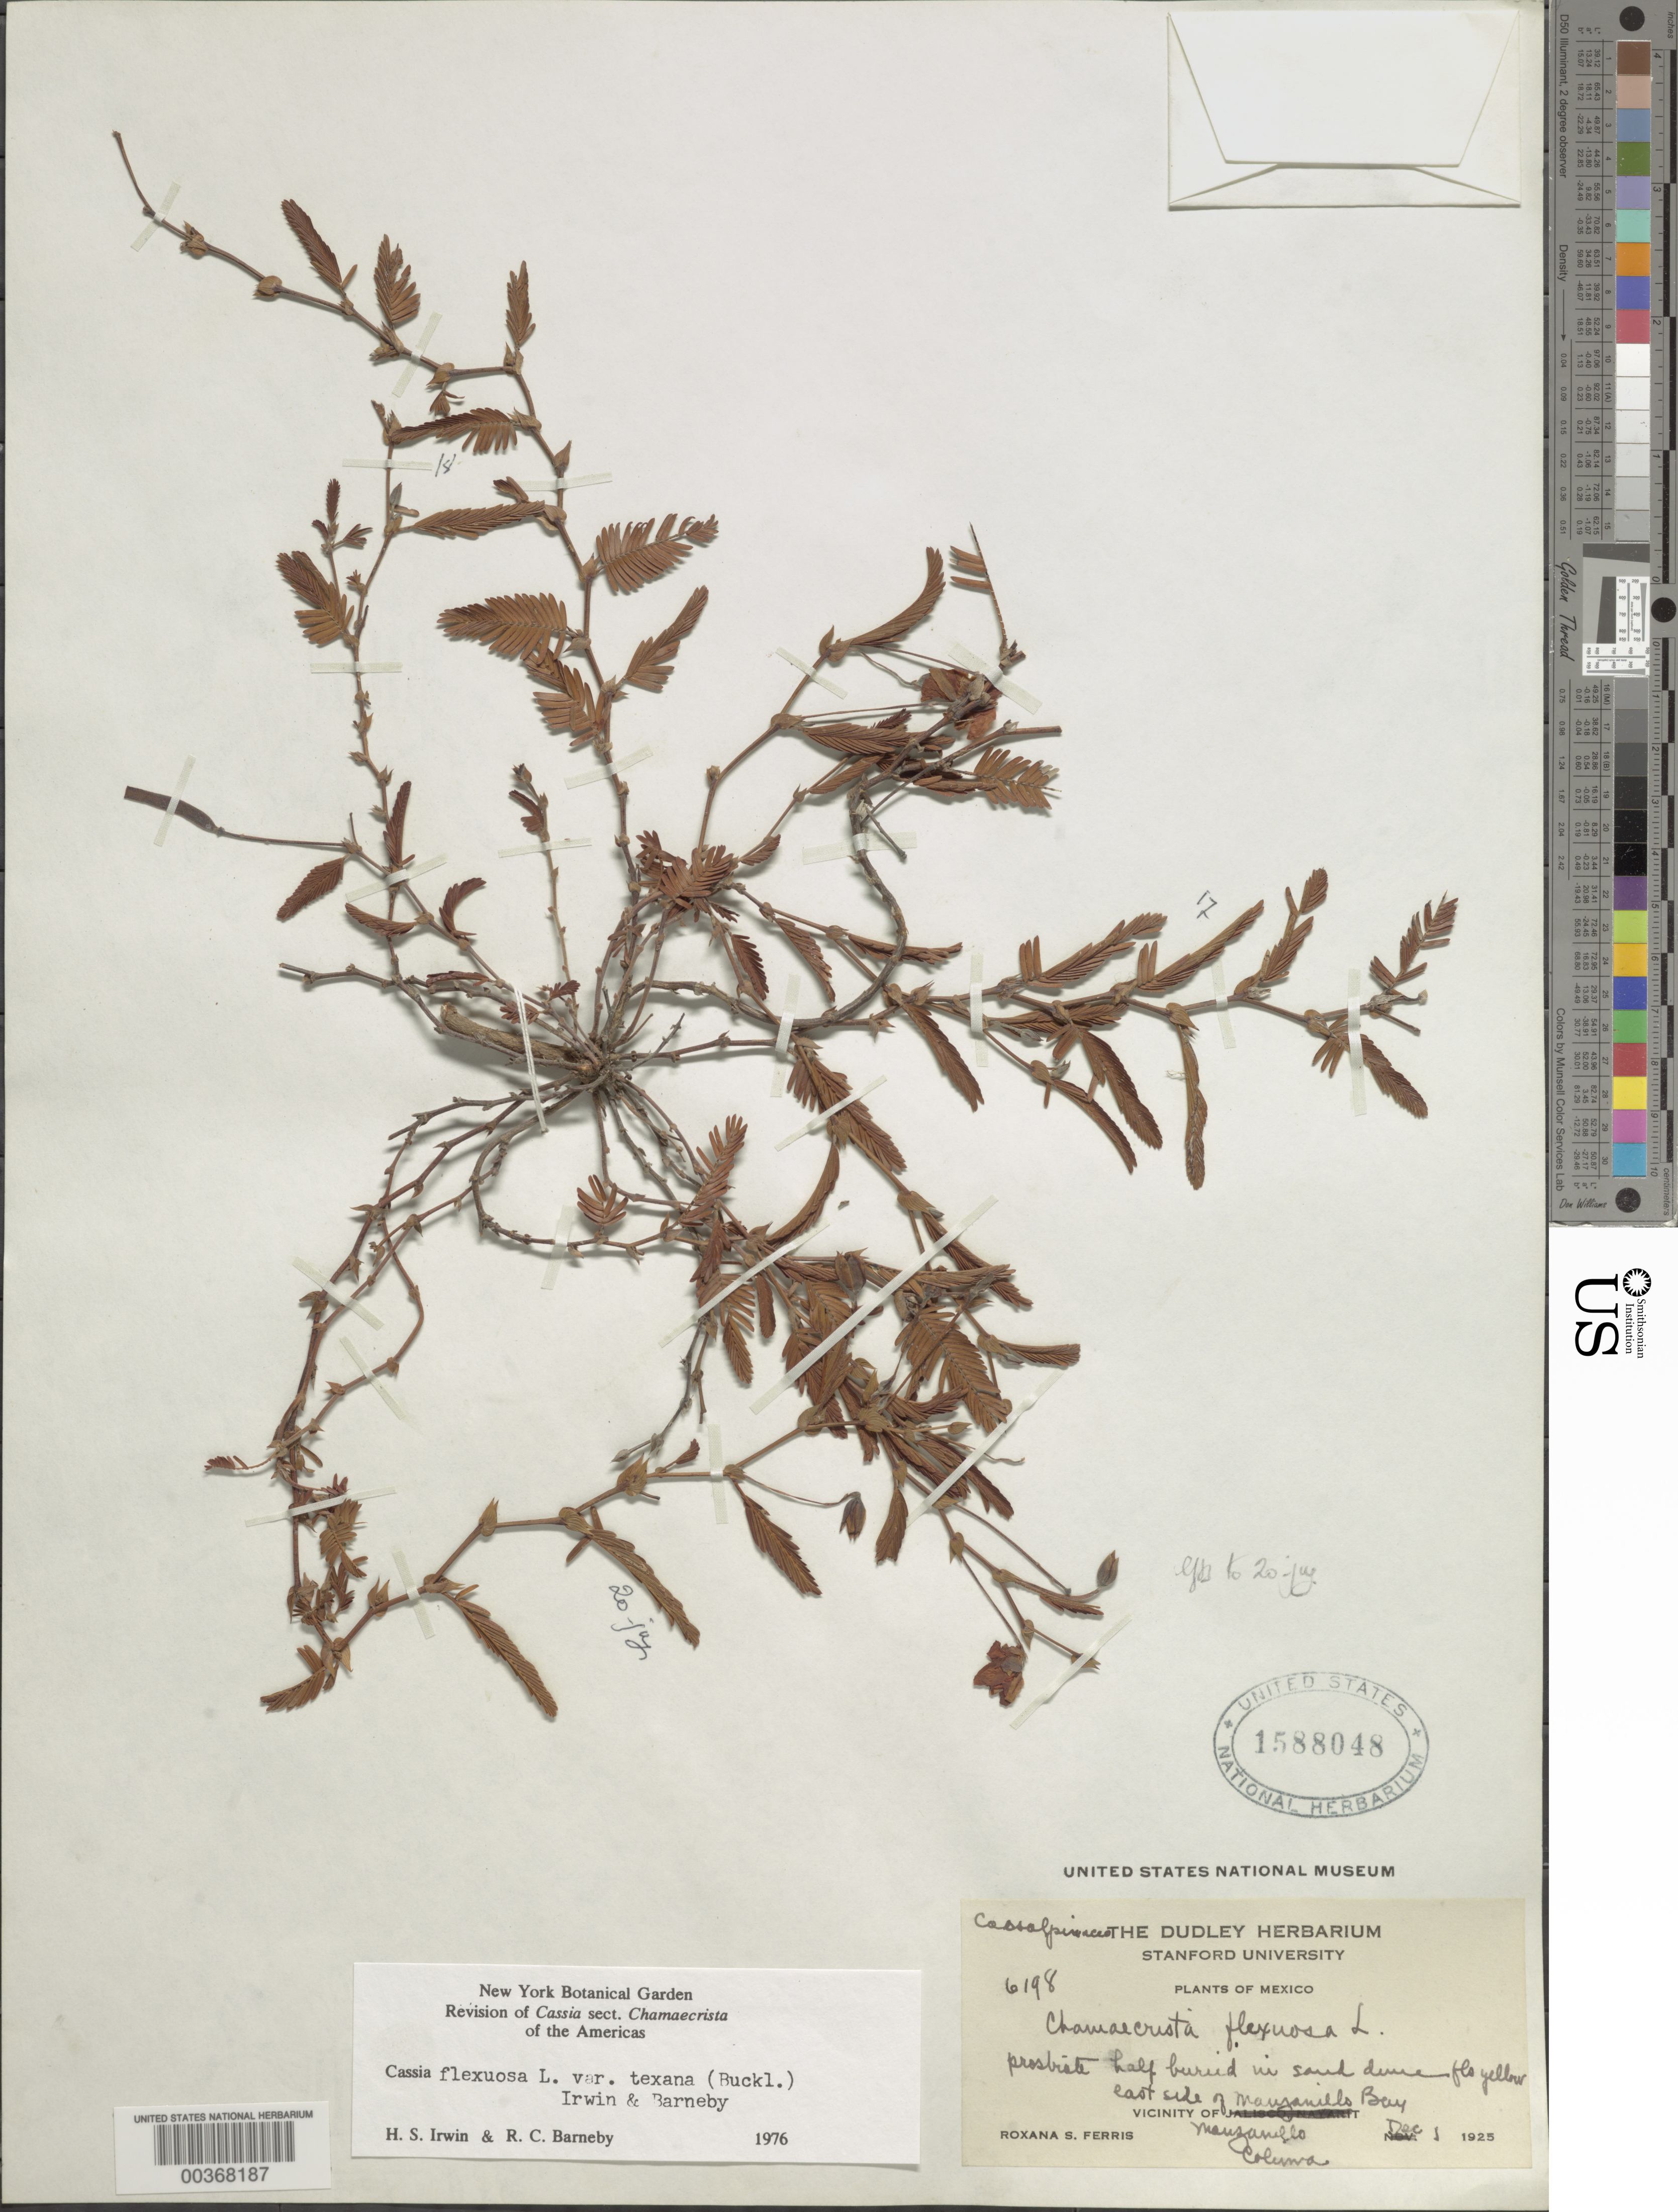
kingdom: Plantae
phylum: Tracheophyta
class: Magnoliopsida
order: Fabales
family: Fabaceae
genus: Chamaecrista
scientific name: Chamaecrista flexuosa var. texana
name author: (Buckley) H.S. Irwin & Barneby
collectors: R. S. Ferris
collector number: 6198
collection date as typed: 01 Dec 1925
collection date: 1925-12-01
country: Mexico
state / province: Colima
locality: E side of Manzanillo Bay; Manzanillo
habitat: In sand dune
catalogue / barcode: US 1588048